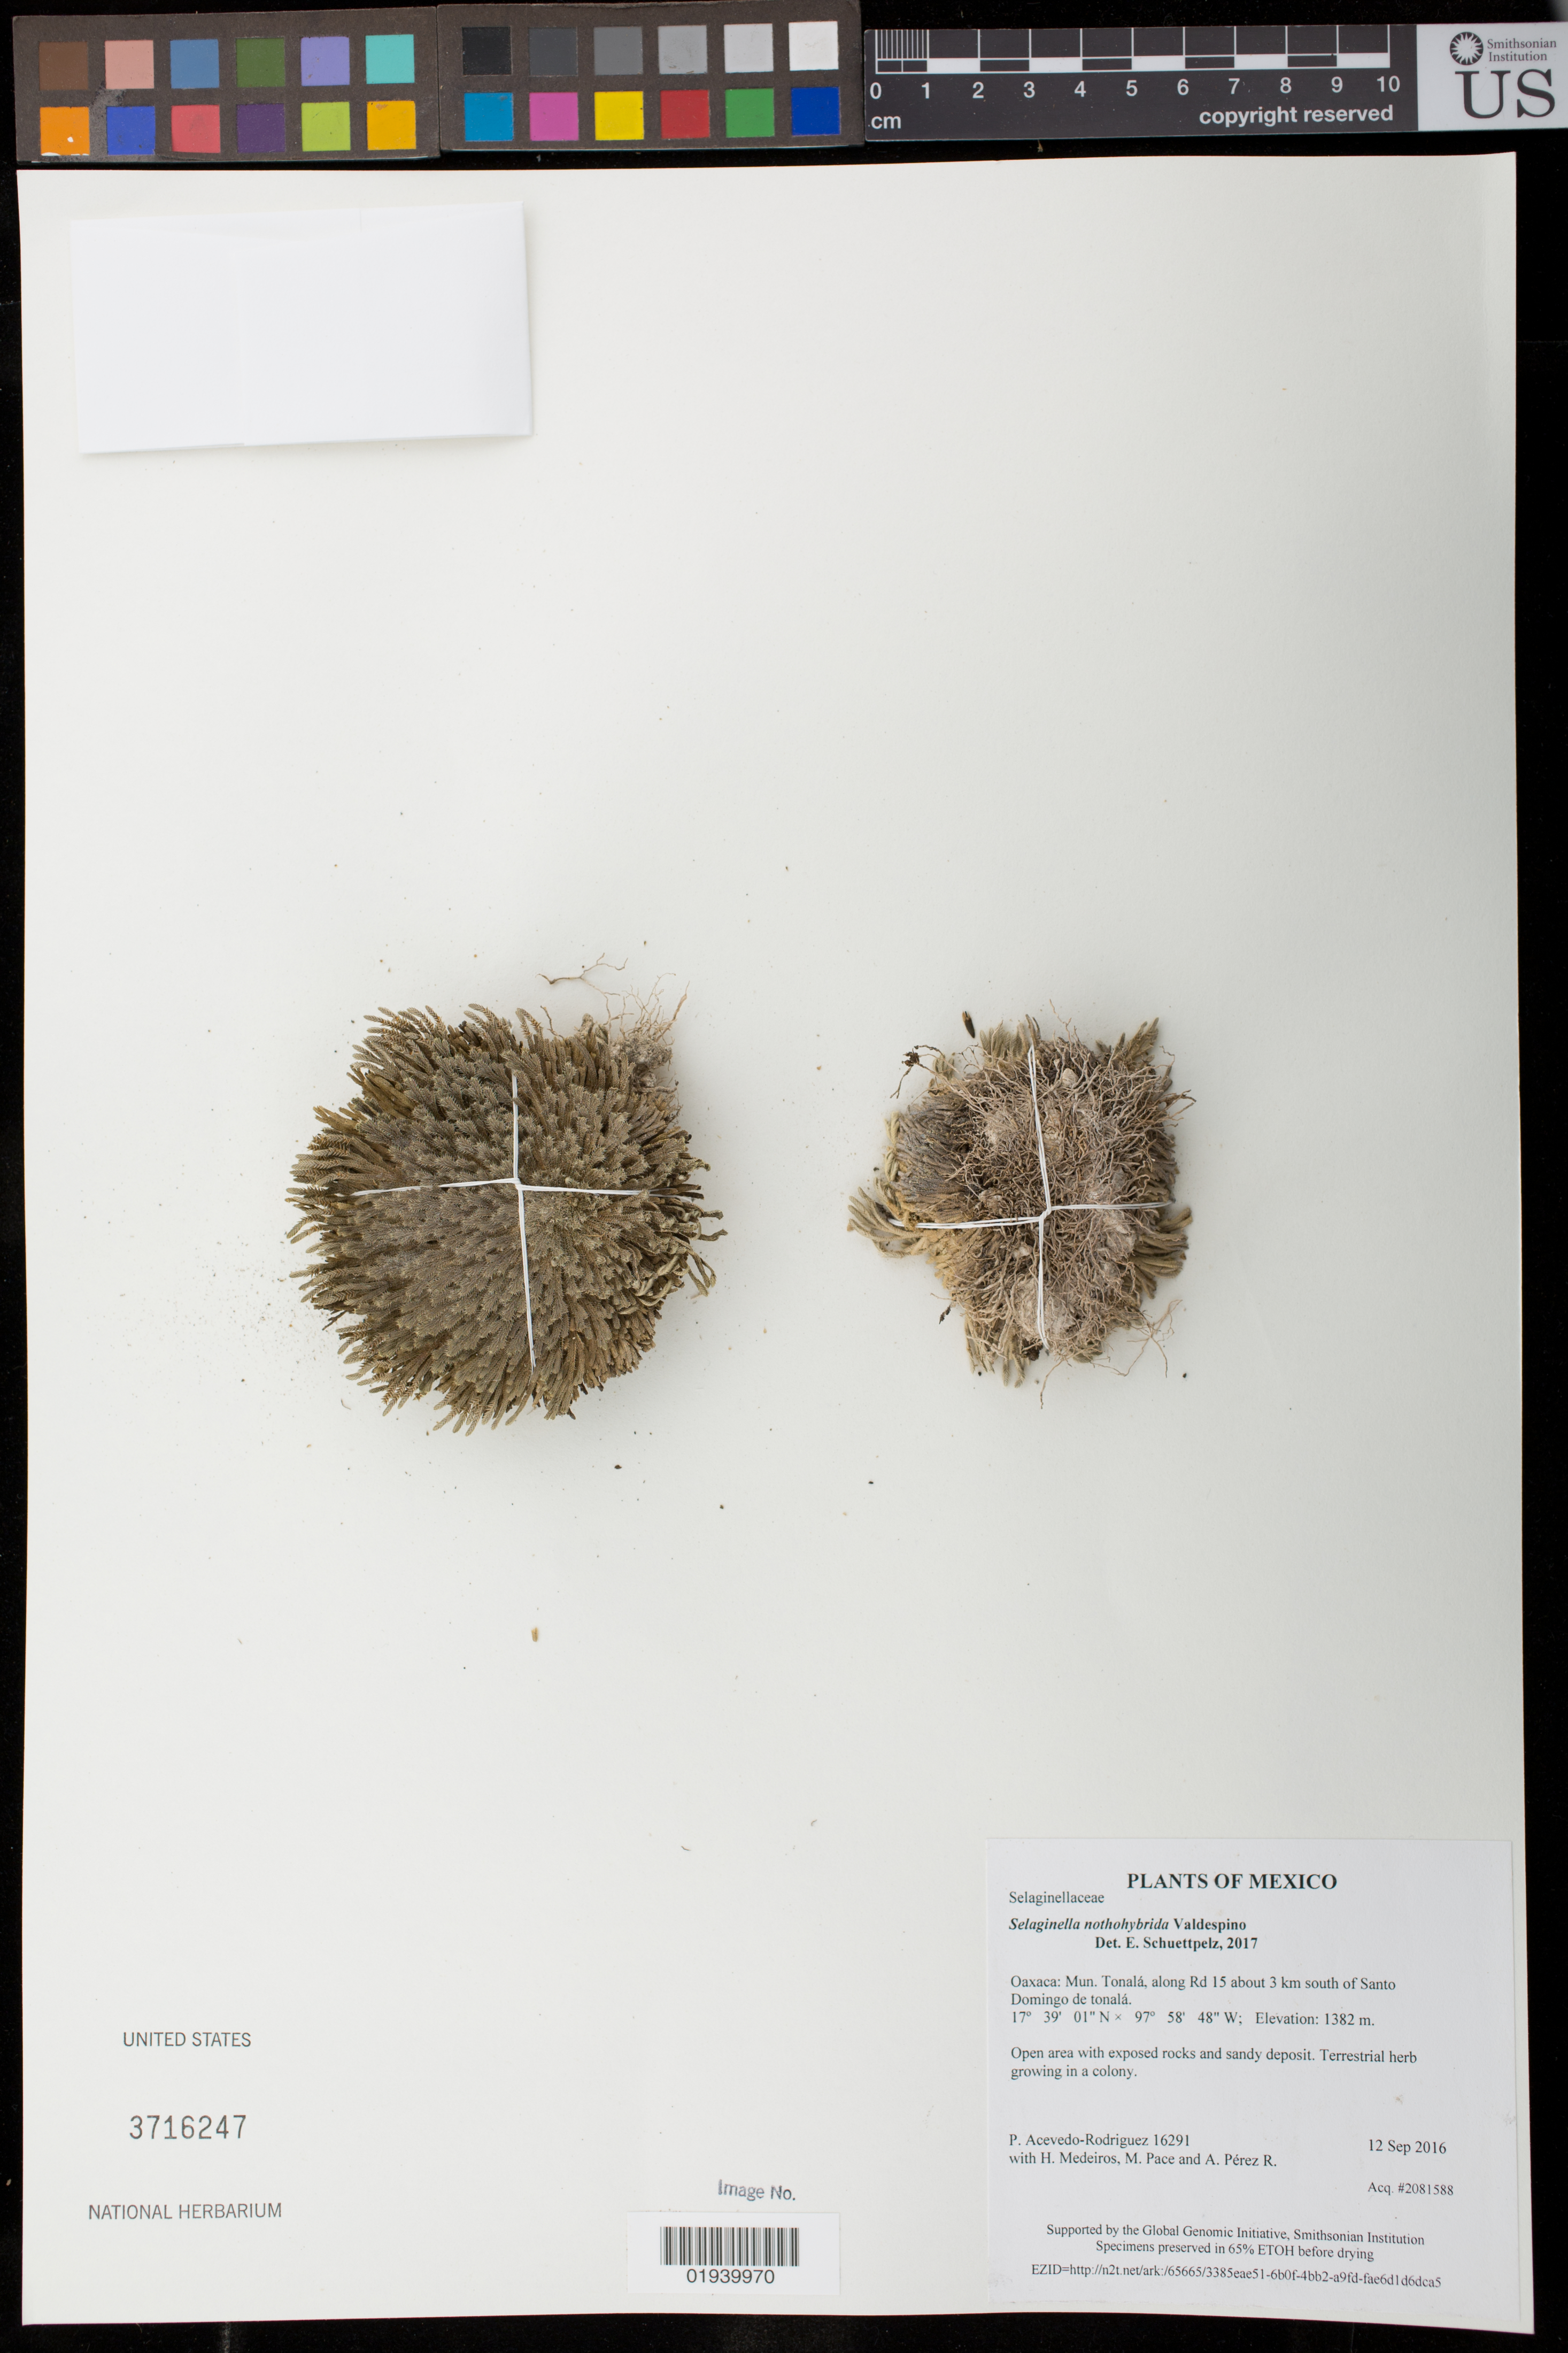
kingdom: Plantae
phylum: Tracheophyta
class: Lycopodiopsida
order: Selaginellales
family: Selaginellaceae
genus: Selaginella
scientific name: Selaginella nothohybrida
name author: Valdespino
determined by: Schuettpelz, E., (US), Smithsonian Institution - National Museum of Natural History (UNITED STATES)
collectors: P. Acevedo-Rodr., H. Medeiros, M. R. Pace & A. Pérez R.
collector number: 16291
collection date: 2016-09-12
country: Mexico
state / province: Oaxaca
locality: Mun. Tonalá, along Rd 15 about 3 km south of Santo Domingo de tonalá.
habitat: open area with exposed rocks and sandy deposit.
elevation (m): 1382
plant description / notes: US, NY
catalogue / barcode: US 3716247